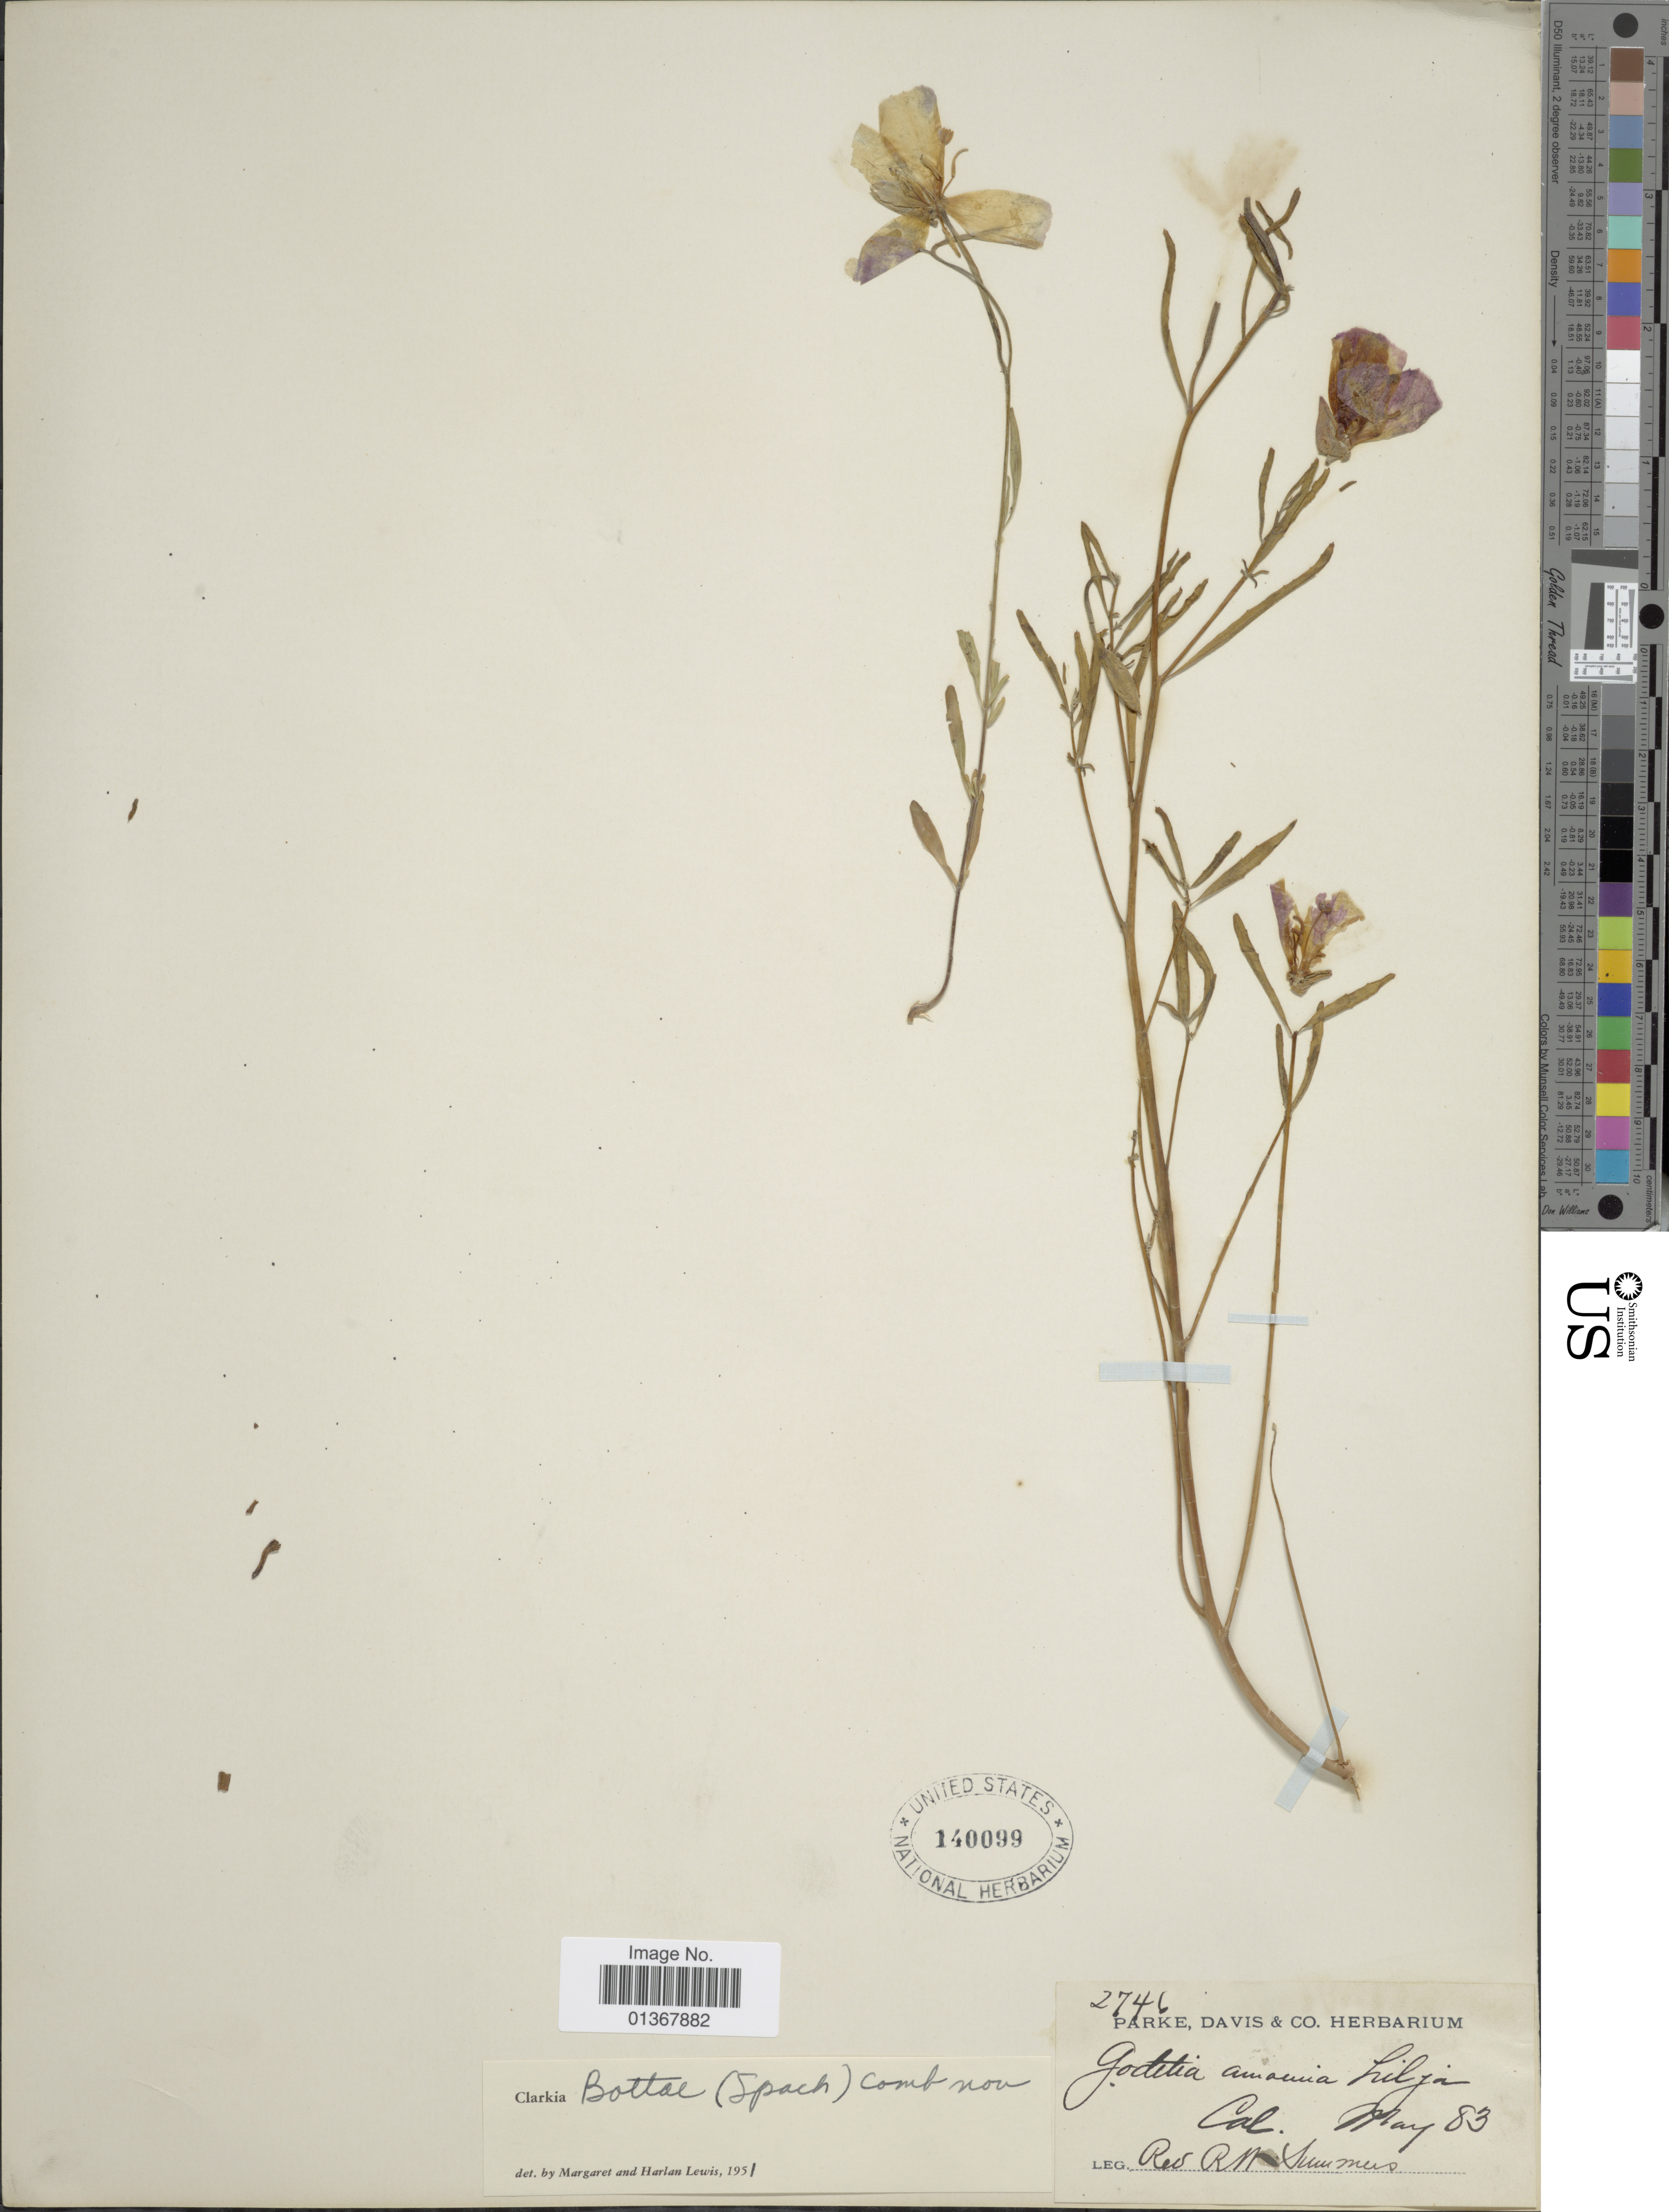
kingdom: Plantae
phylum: Tracheophyta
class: Magnoliopsida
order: Myrtales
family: Onagraceae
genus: Clarkia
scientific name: Clarkia bottae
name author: (Spach) F. H. Lewis & M.E. Lewis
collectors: R. Summers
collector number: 2746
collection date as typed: Transcribed d/m/y: /5/83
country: United States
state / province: California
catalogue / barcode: US 140099